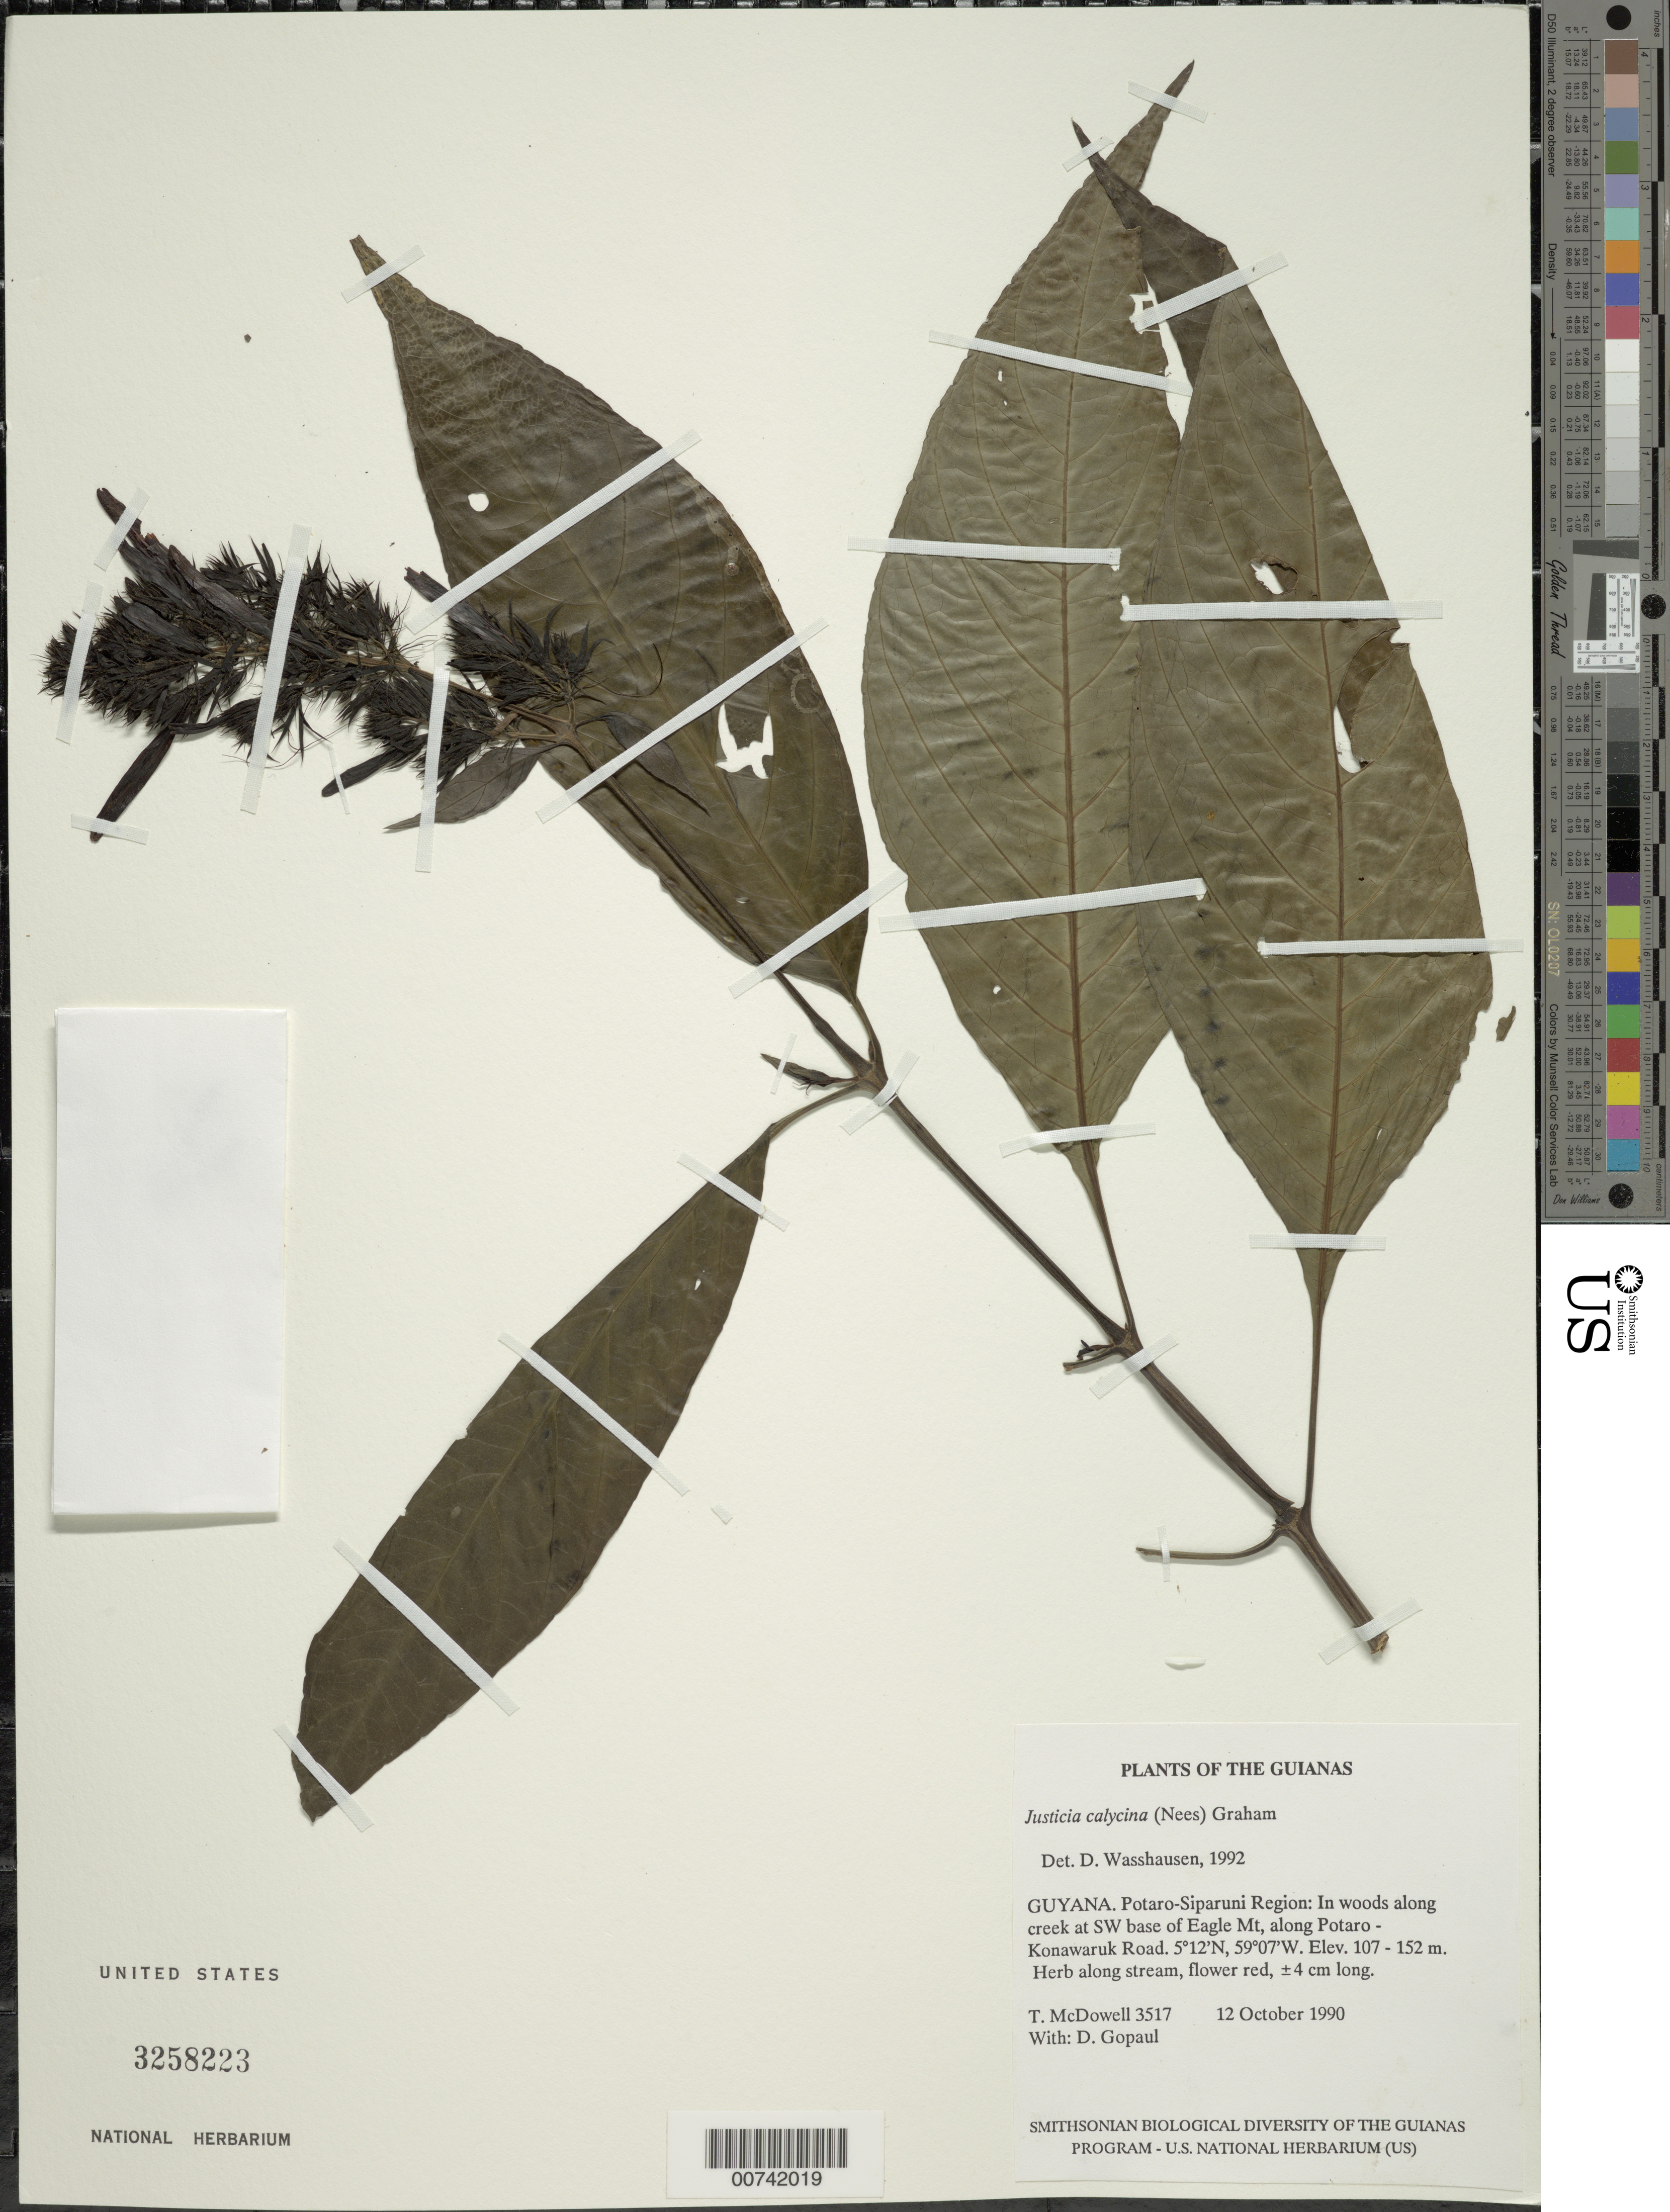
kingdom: Plantae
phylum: Tracheophyta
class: Magnoliopsida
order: Lamiales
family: Acanthaceae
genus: Justicia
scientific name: Justicia calycina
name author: (Nees) V.A.W. Graham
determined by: Wasshausen, Dieter C., (BOT), Smithsonian Institution - National Museum of Natural History (UNITED STATES)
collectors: T. McDowell & D. Gopaul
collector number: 3517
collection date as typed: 12 October 1990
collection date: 1990-10-12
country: Guyana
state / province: Potaro-Siparuni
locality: In woods along creek at SW base of Eagle Mt and along Potaro - Konawaruk Road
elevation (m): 107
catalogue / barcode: US 3258223